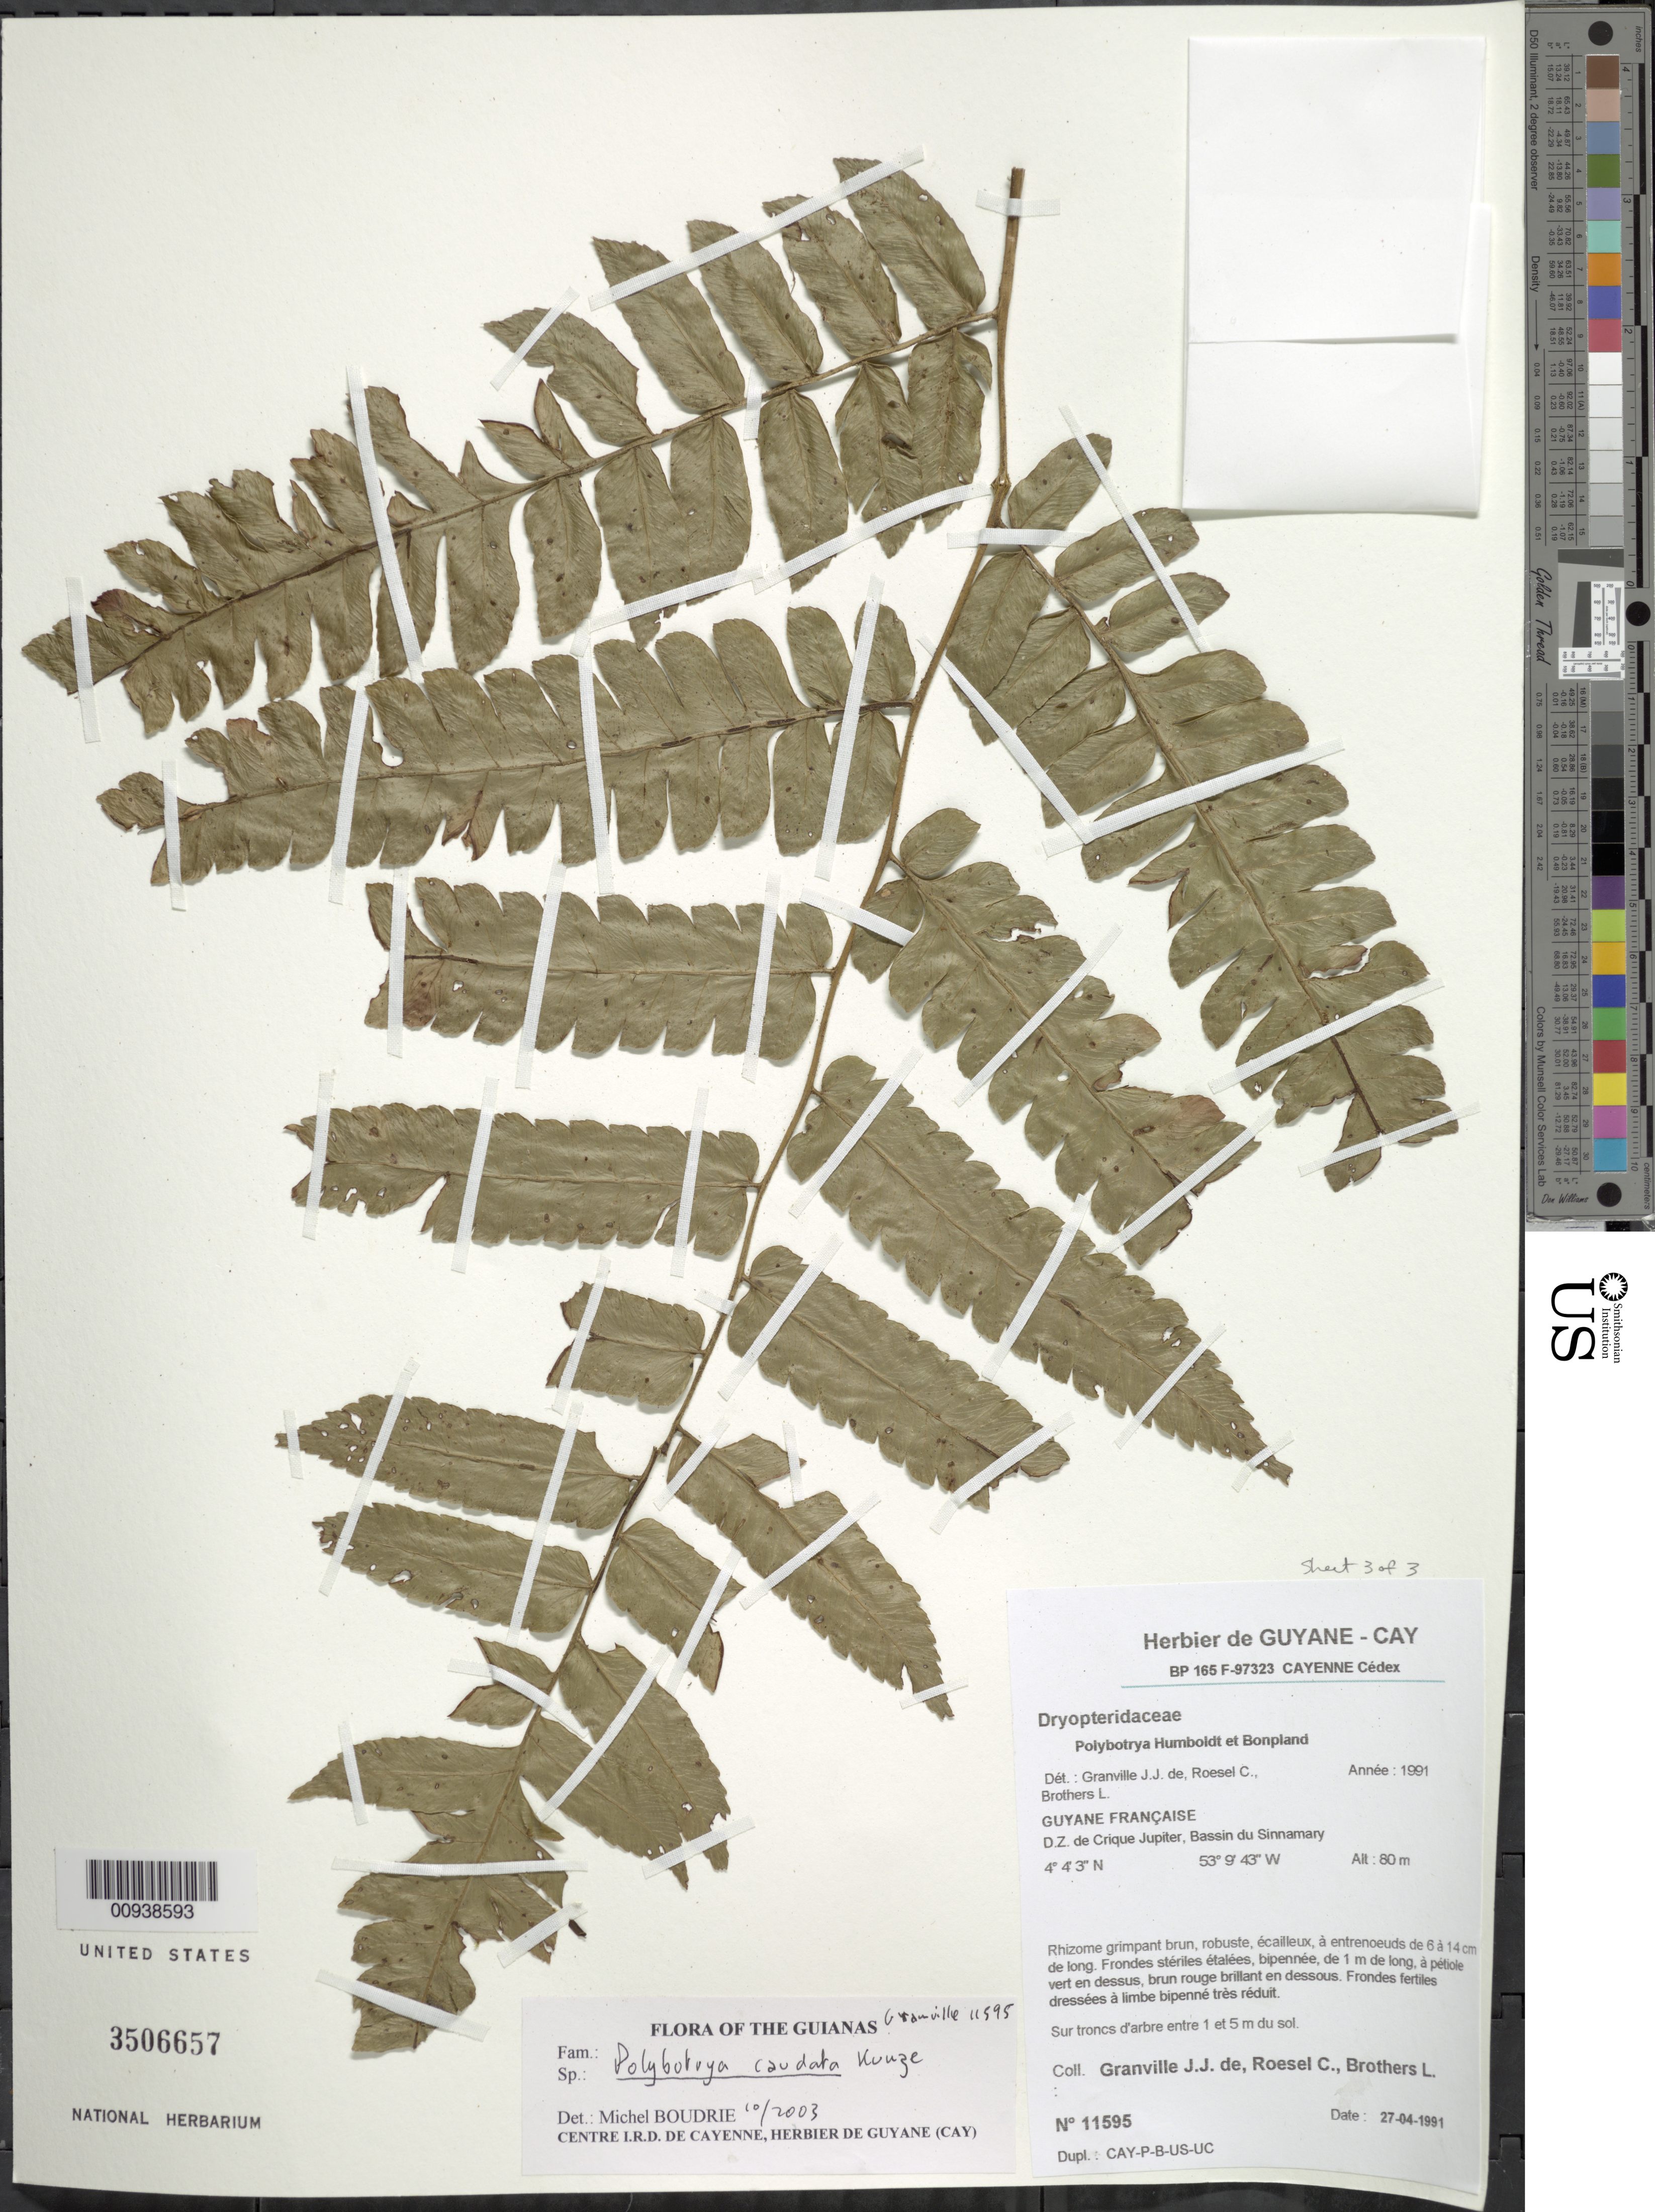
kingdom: Plantae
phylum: Tracheophyta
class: Polypodiopsida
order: Polypodiales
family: Dryopteridaceae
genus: Polybotrya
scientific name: Polybotrya caudata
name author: Kunze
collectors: J.-J. de Granville, C. S. Roesel & L. Brothers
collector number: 11595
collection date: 1991-04-27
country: French Guiana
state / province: Cayenne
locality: D. Z. de Crique Jupiter, Bassin du Sinnamary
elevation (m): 80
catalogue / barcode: US 3506657